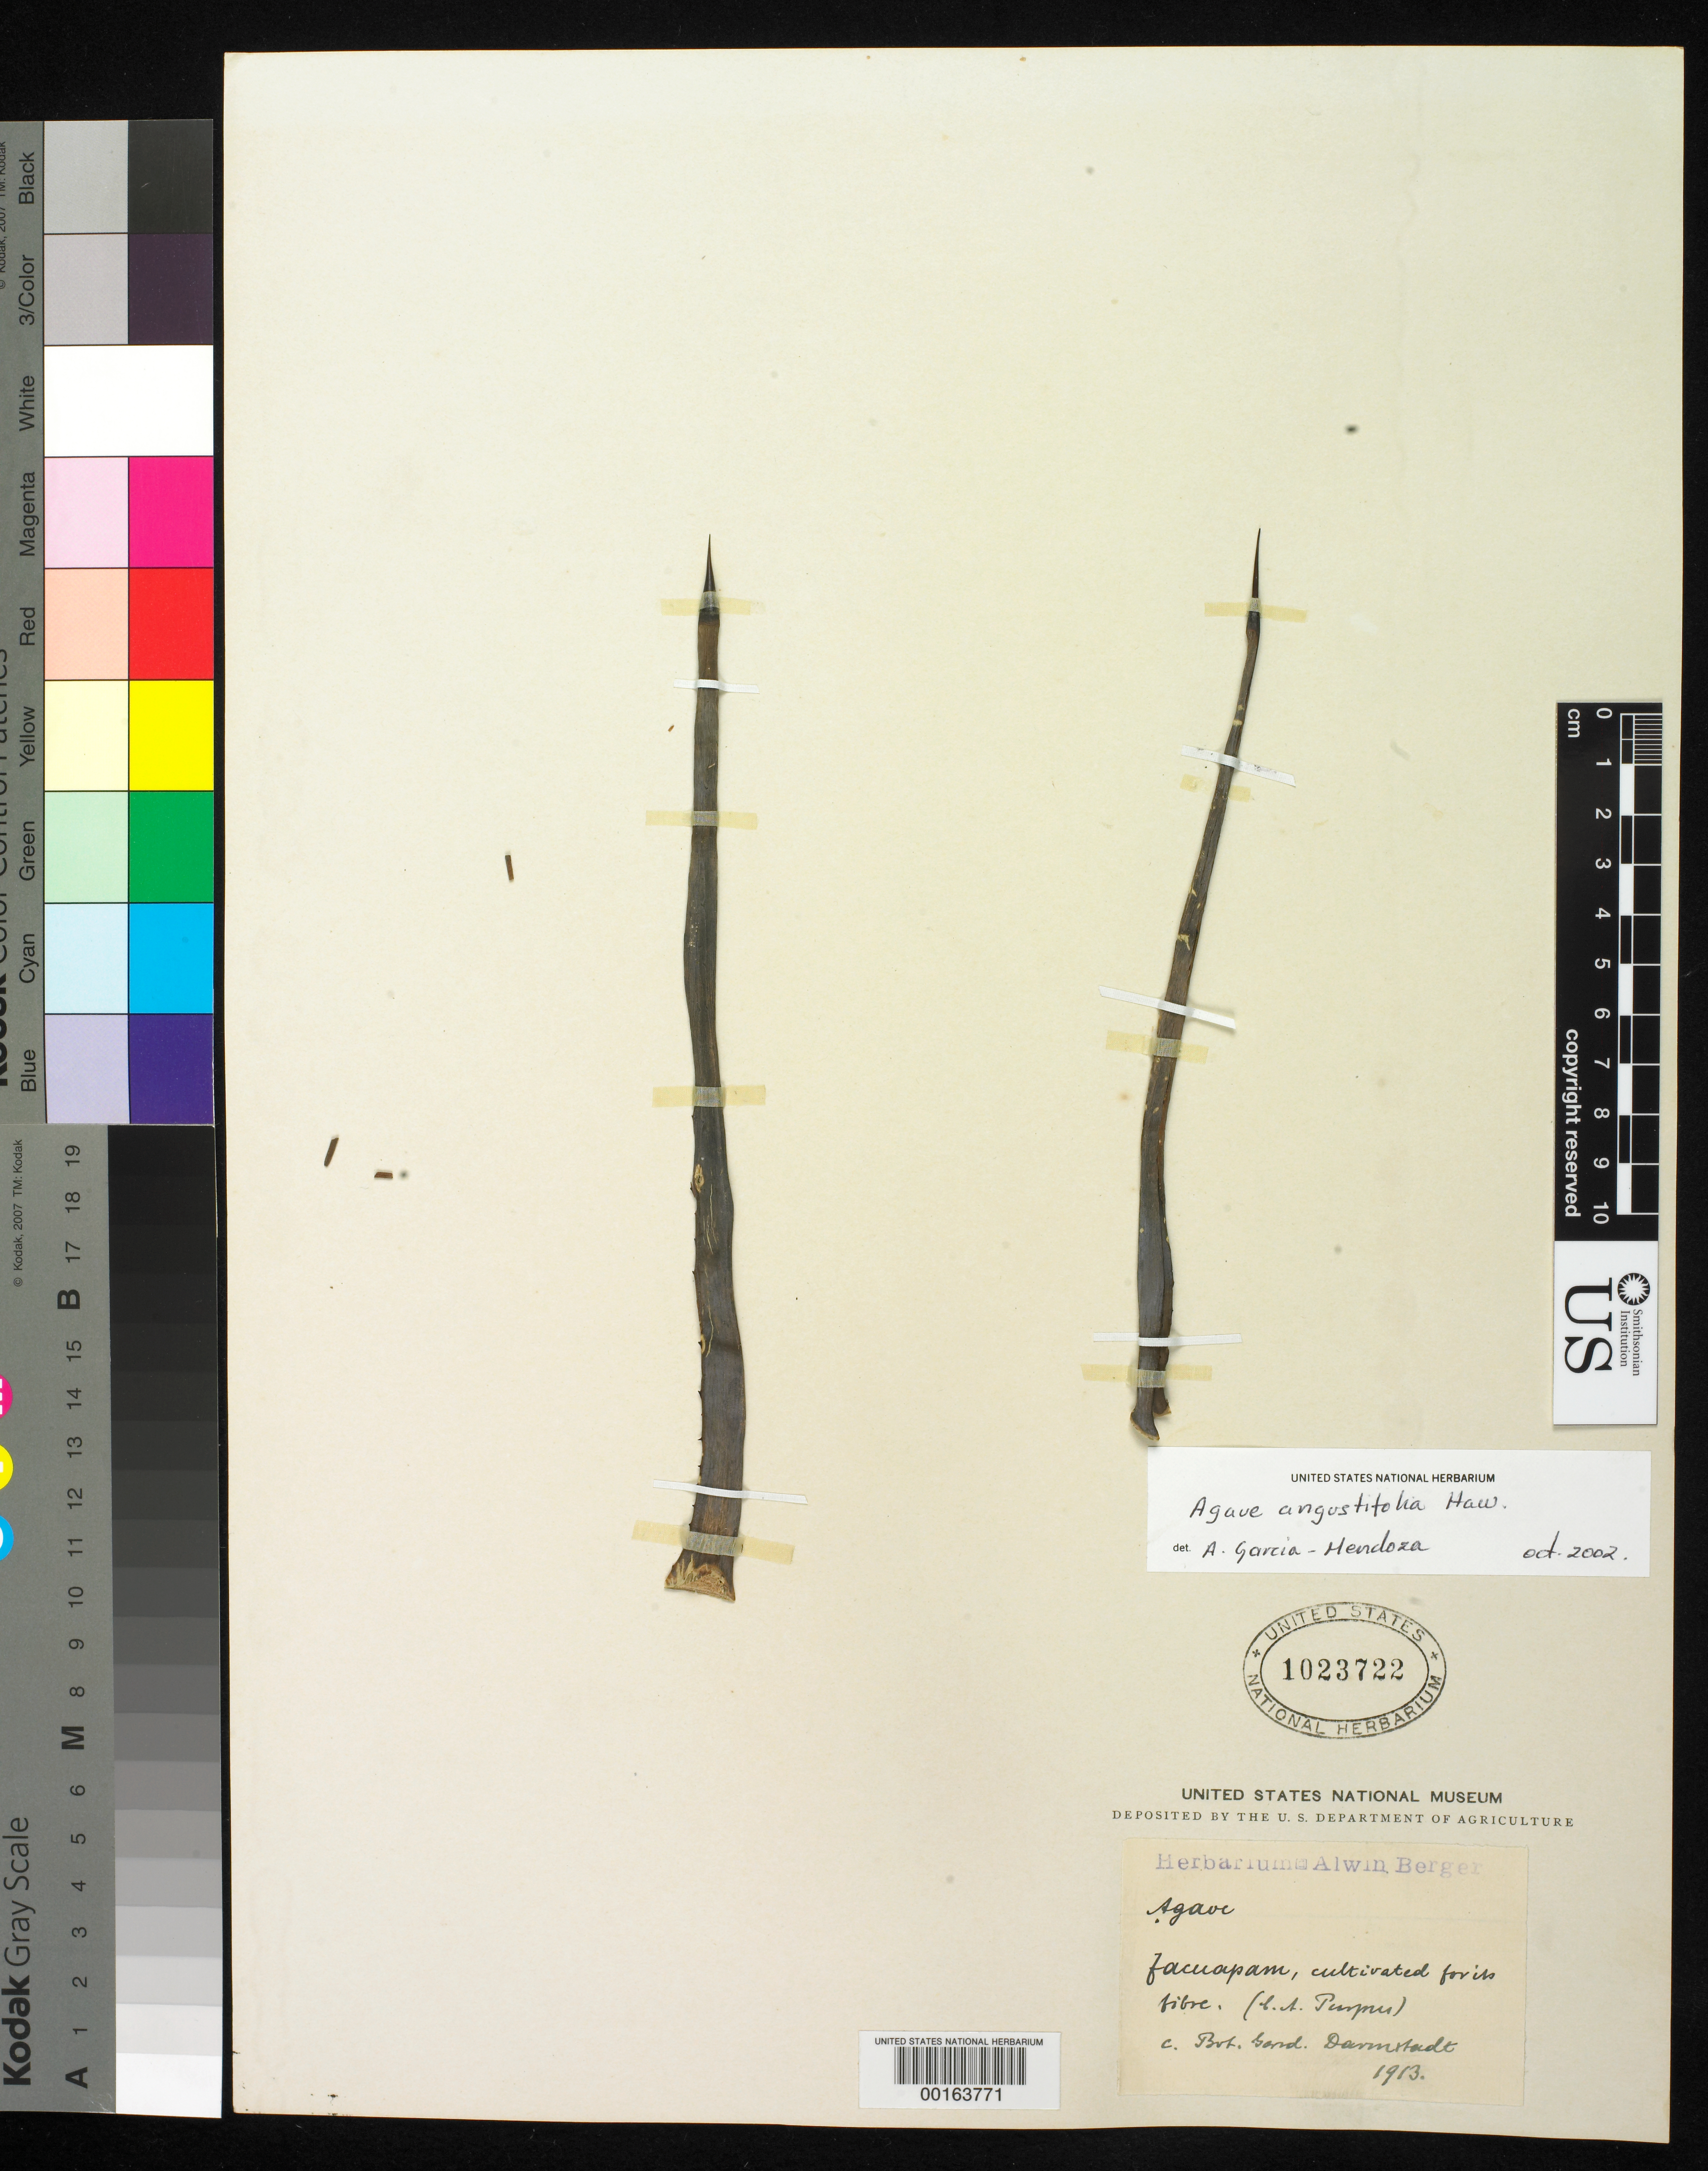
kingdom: Plantae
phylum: Tracheophyta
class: Liliopsida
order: Asparagales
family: Asparagaceae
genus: Agave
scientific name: Agave angustifolia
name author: Haw.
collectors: C. A. Purpus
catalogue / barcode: US 1023722